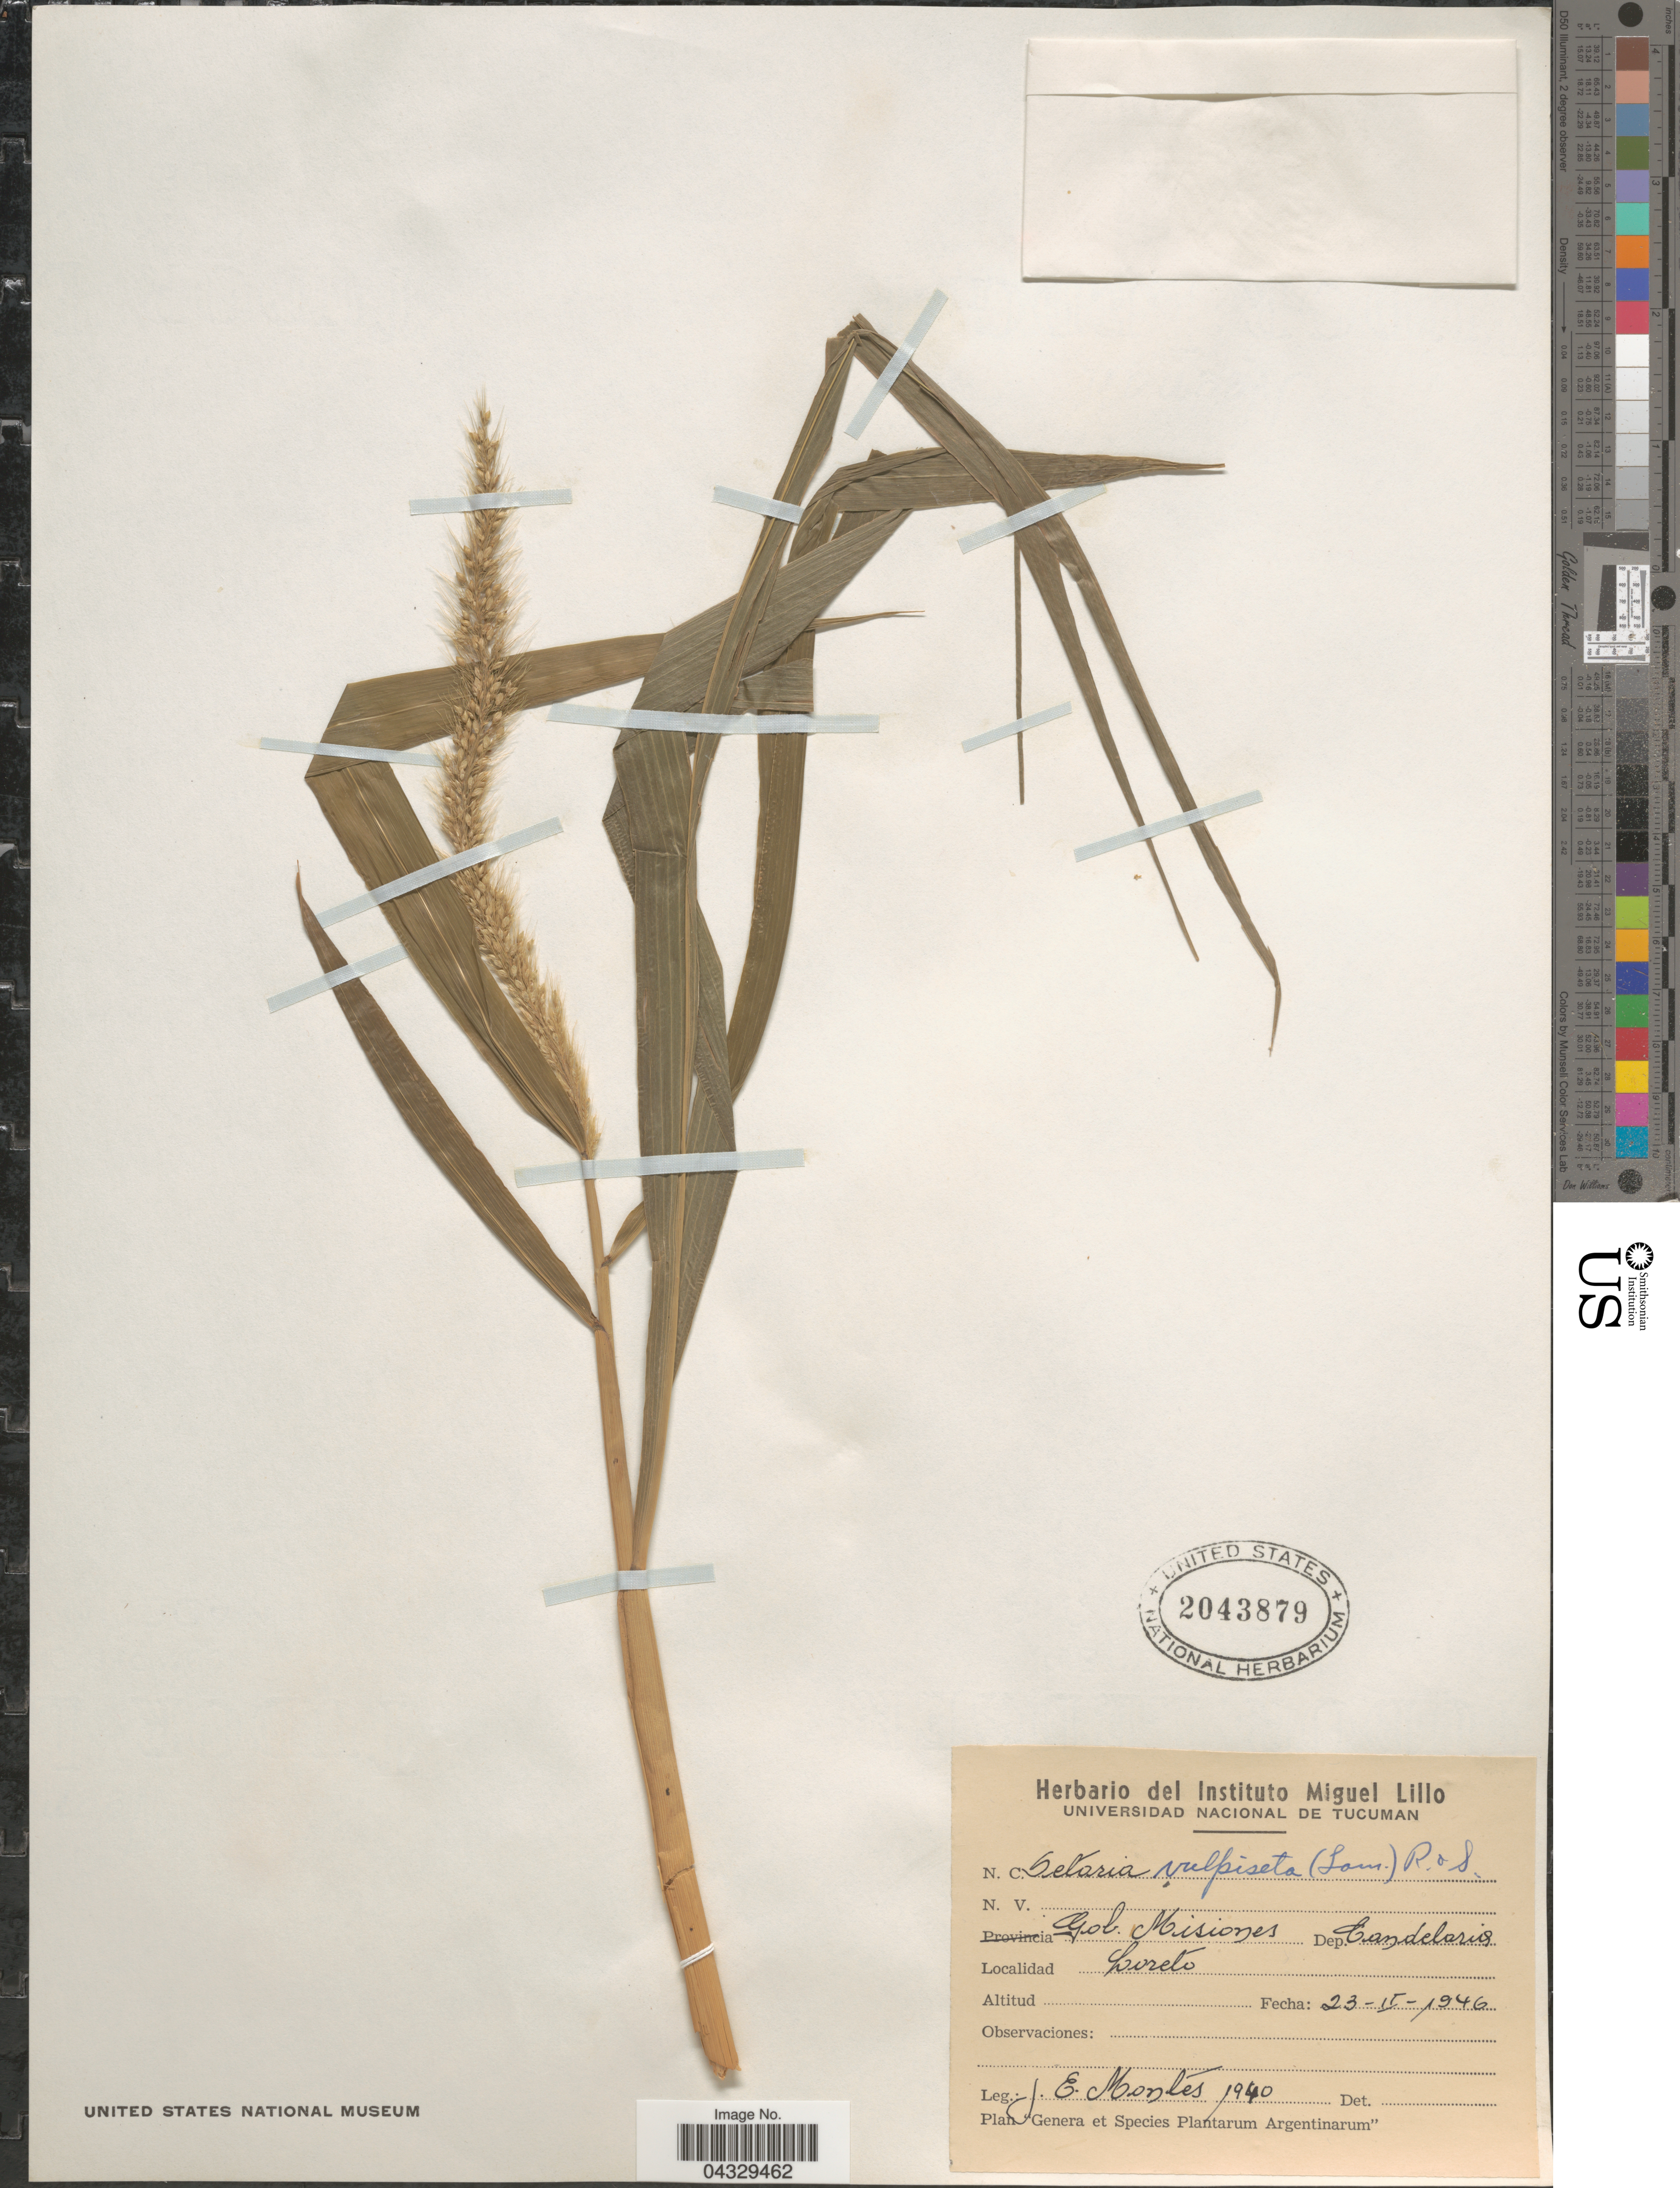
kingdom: Plantae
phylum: Tracheophyta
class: Liliopsida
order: Poales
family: Poaceae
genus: Setaria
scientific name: Setaria vulpiseta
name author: (Lam.) Roem. & Schult.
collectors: J. E. Montes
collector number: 1940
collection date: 1946-02-23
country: Argentina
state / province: Misiones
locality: Gob. Misiones Dep. Candelaria. Loreto.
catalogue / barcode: US 2043879